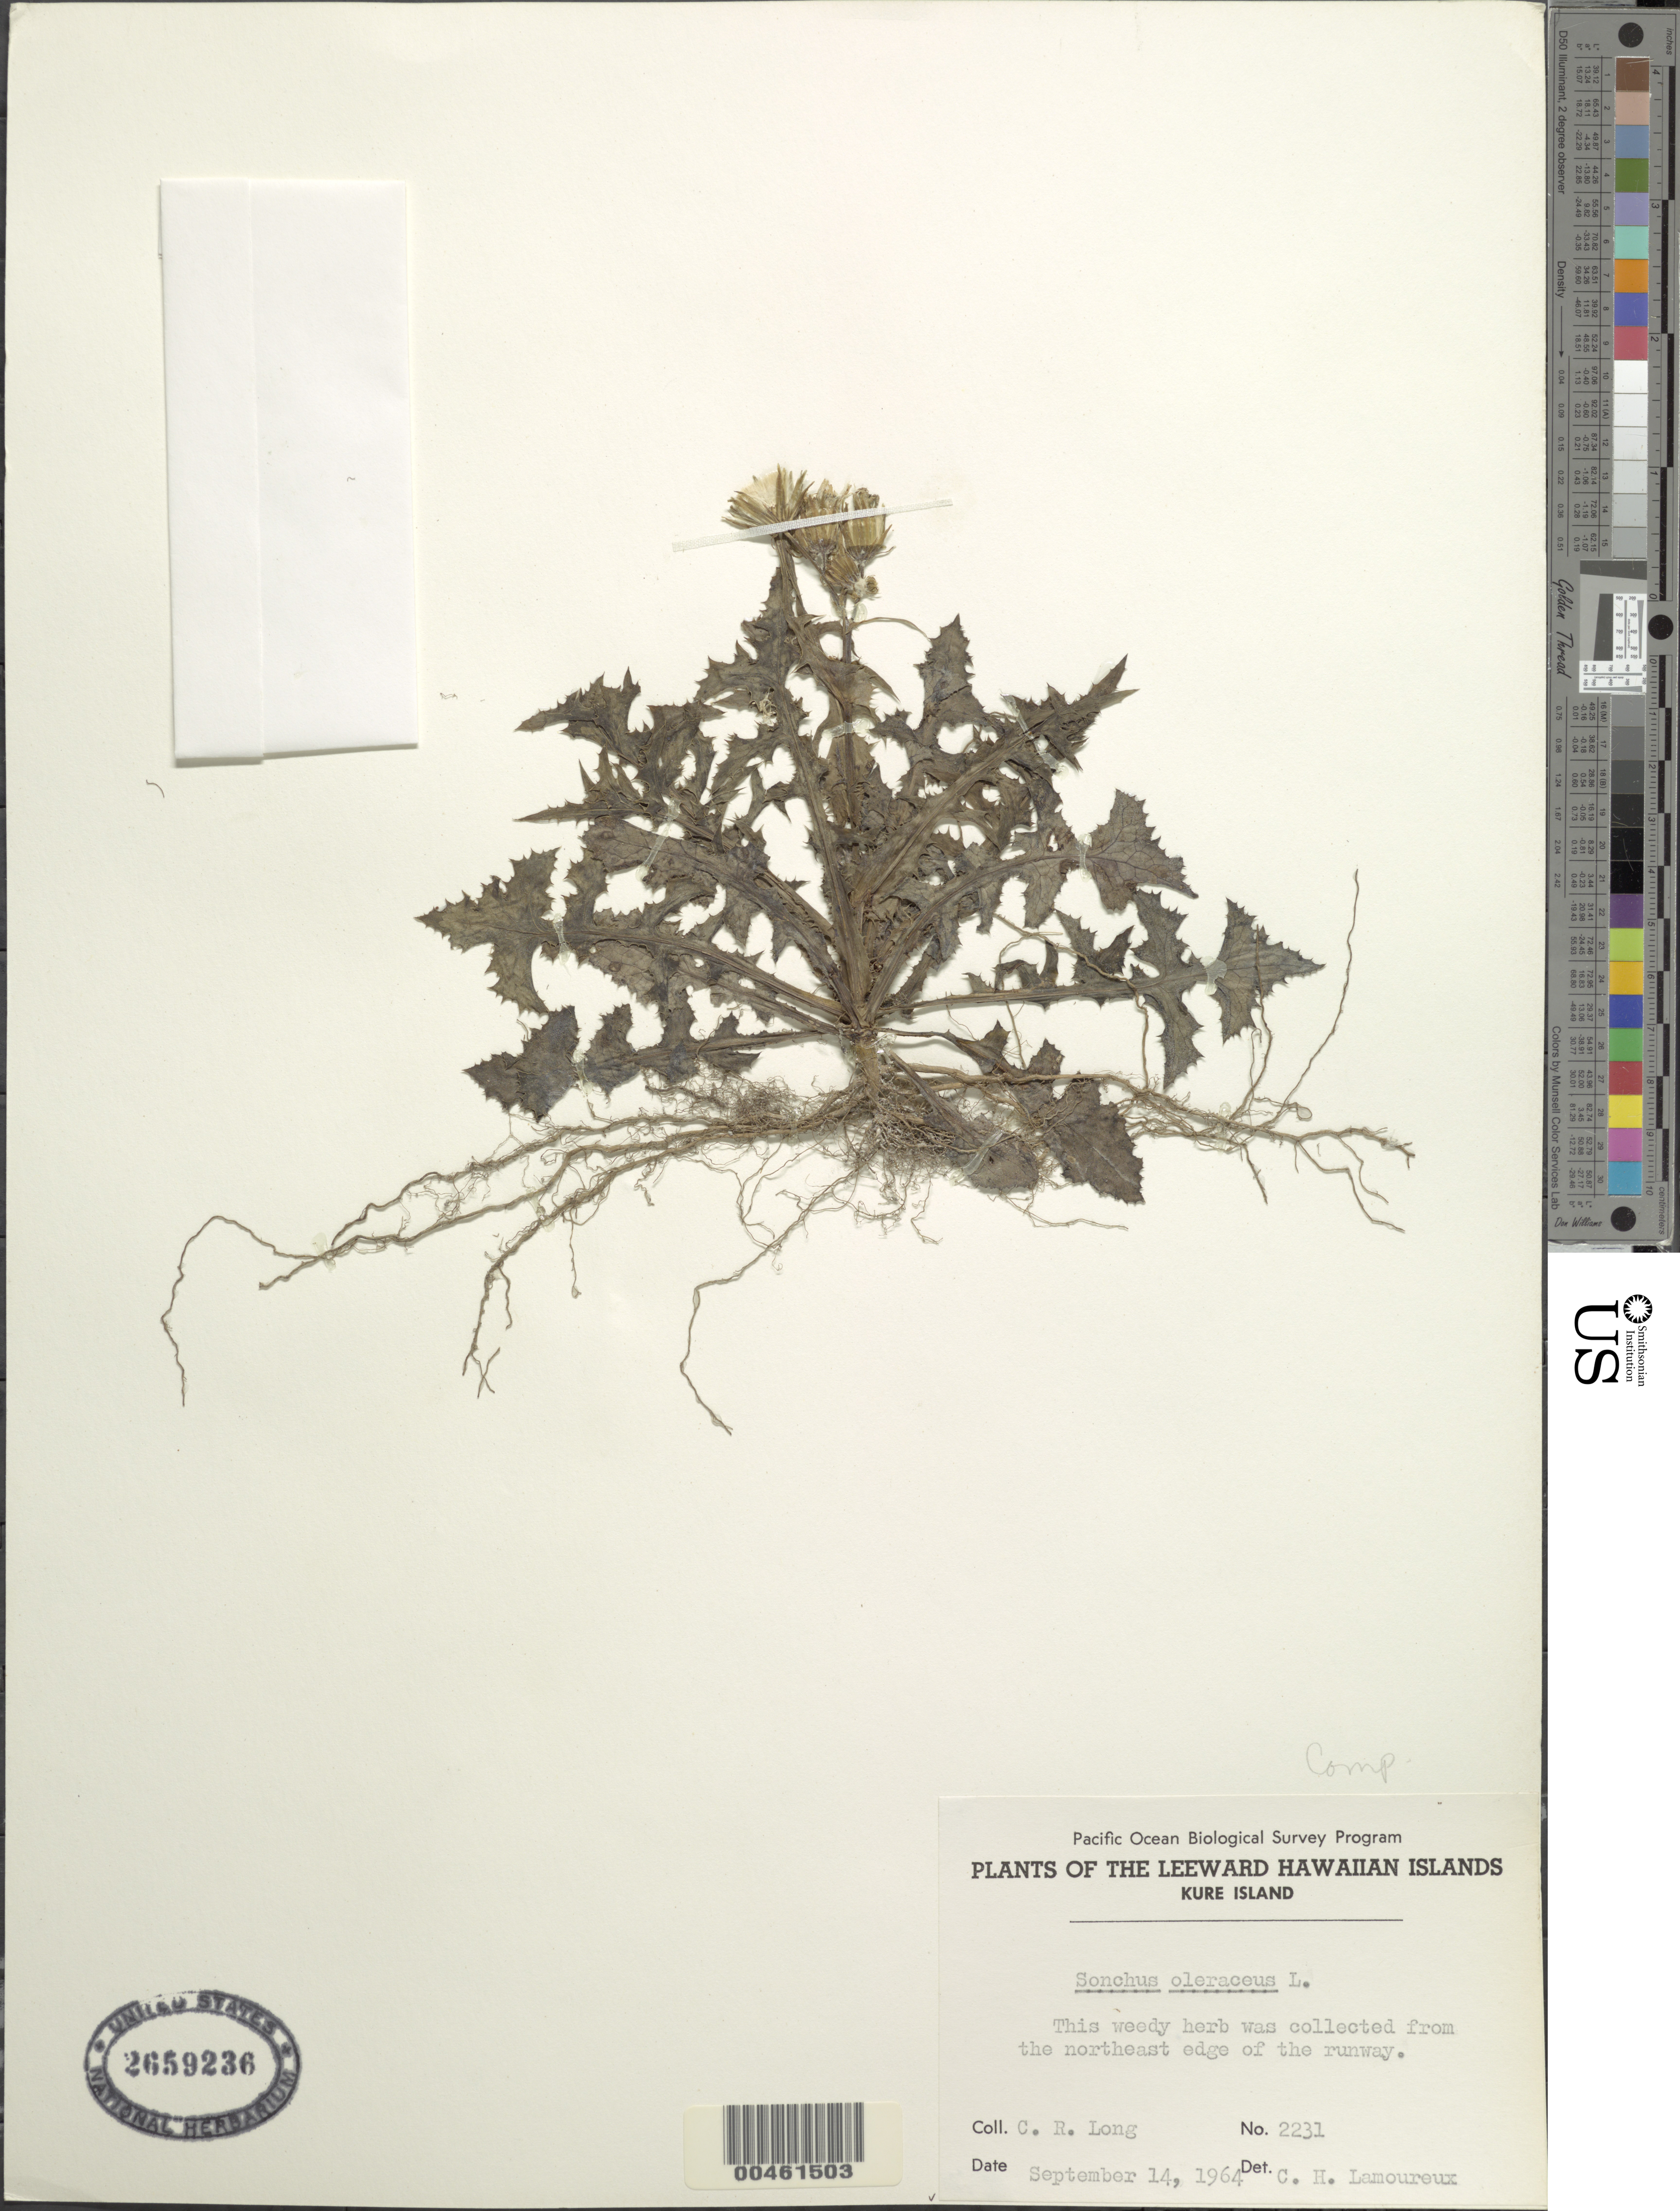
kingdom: Plantae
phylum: Tracheophyta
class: Magnoliopsida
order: Asterales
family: Asteraceae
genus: Sonchus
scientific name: Sonchus oleraceus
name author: L.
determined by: Lamoureux, C. H.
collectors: C. Long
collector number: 2231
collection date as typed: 14 Sep 1964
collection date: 1964-09-14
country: United States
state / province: Hawaii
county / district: Honolulu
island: Kure Atoll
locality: Kure Islet, NE edge of runway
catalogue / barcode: US 2659236